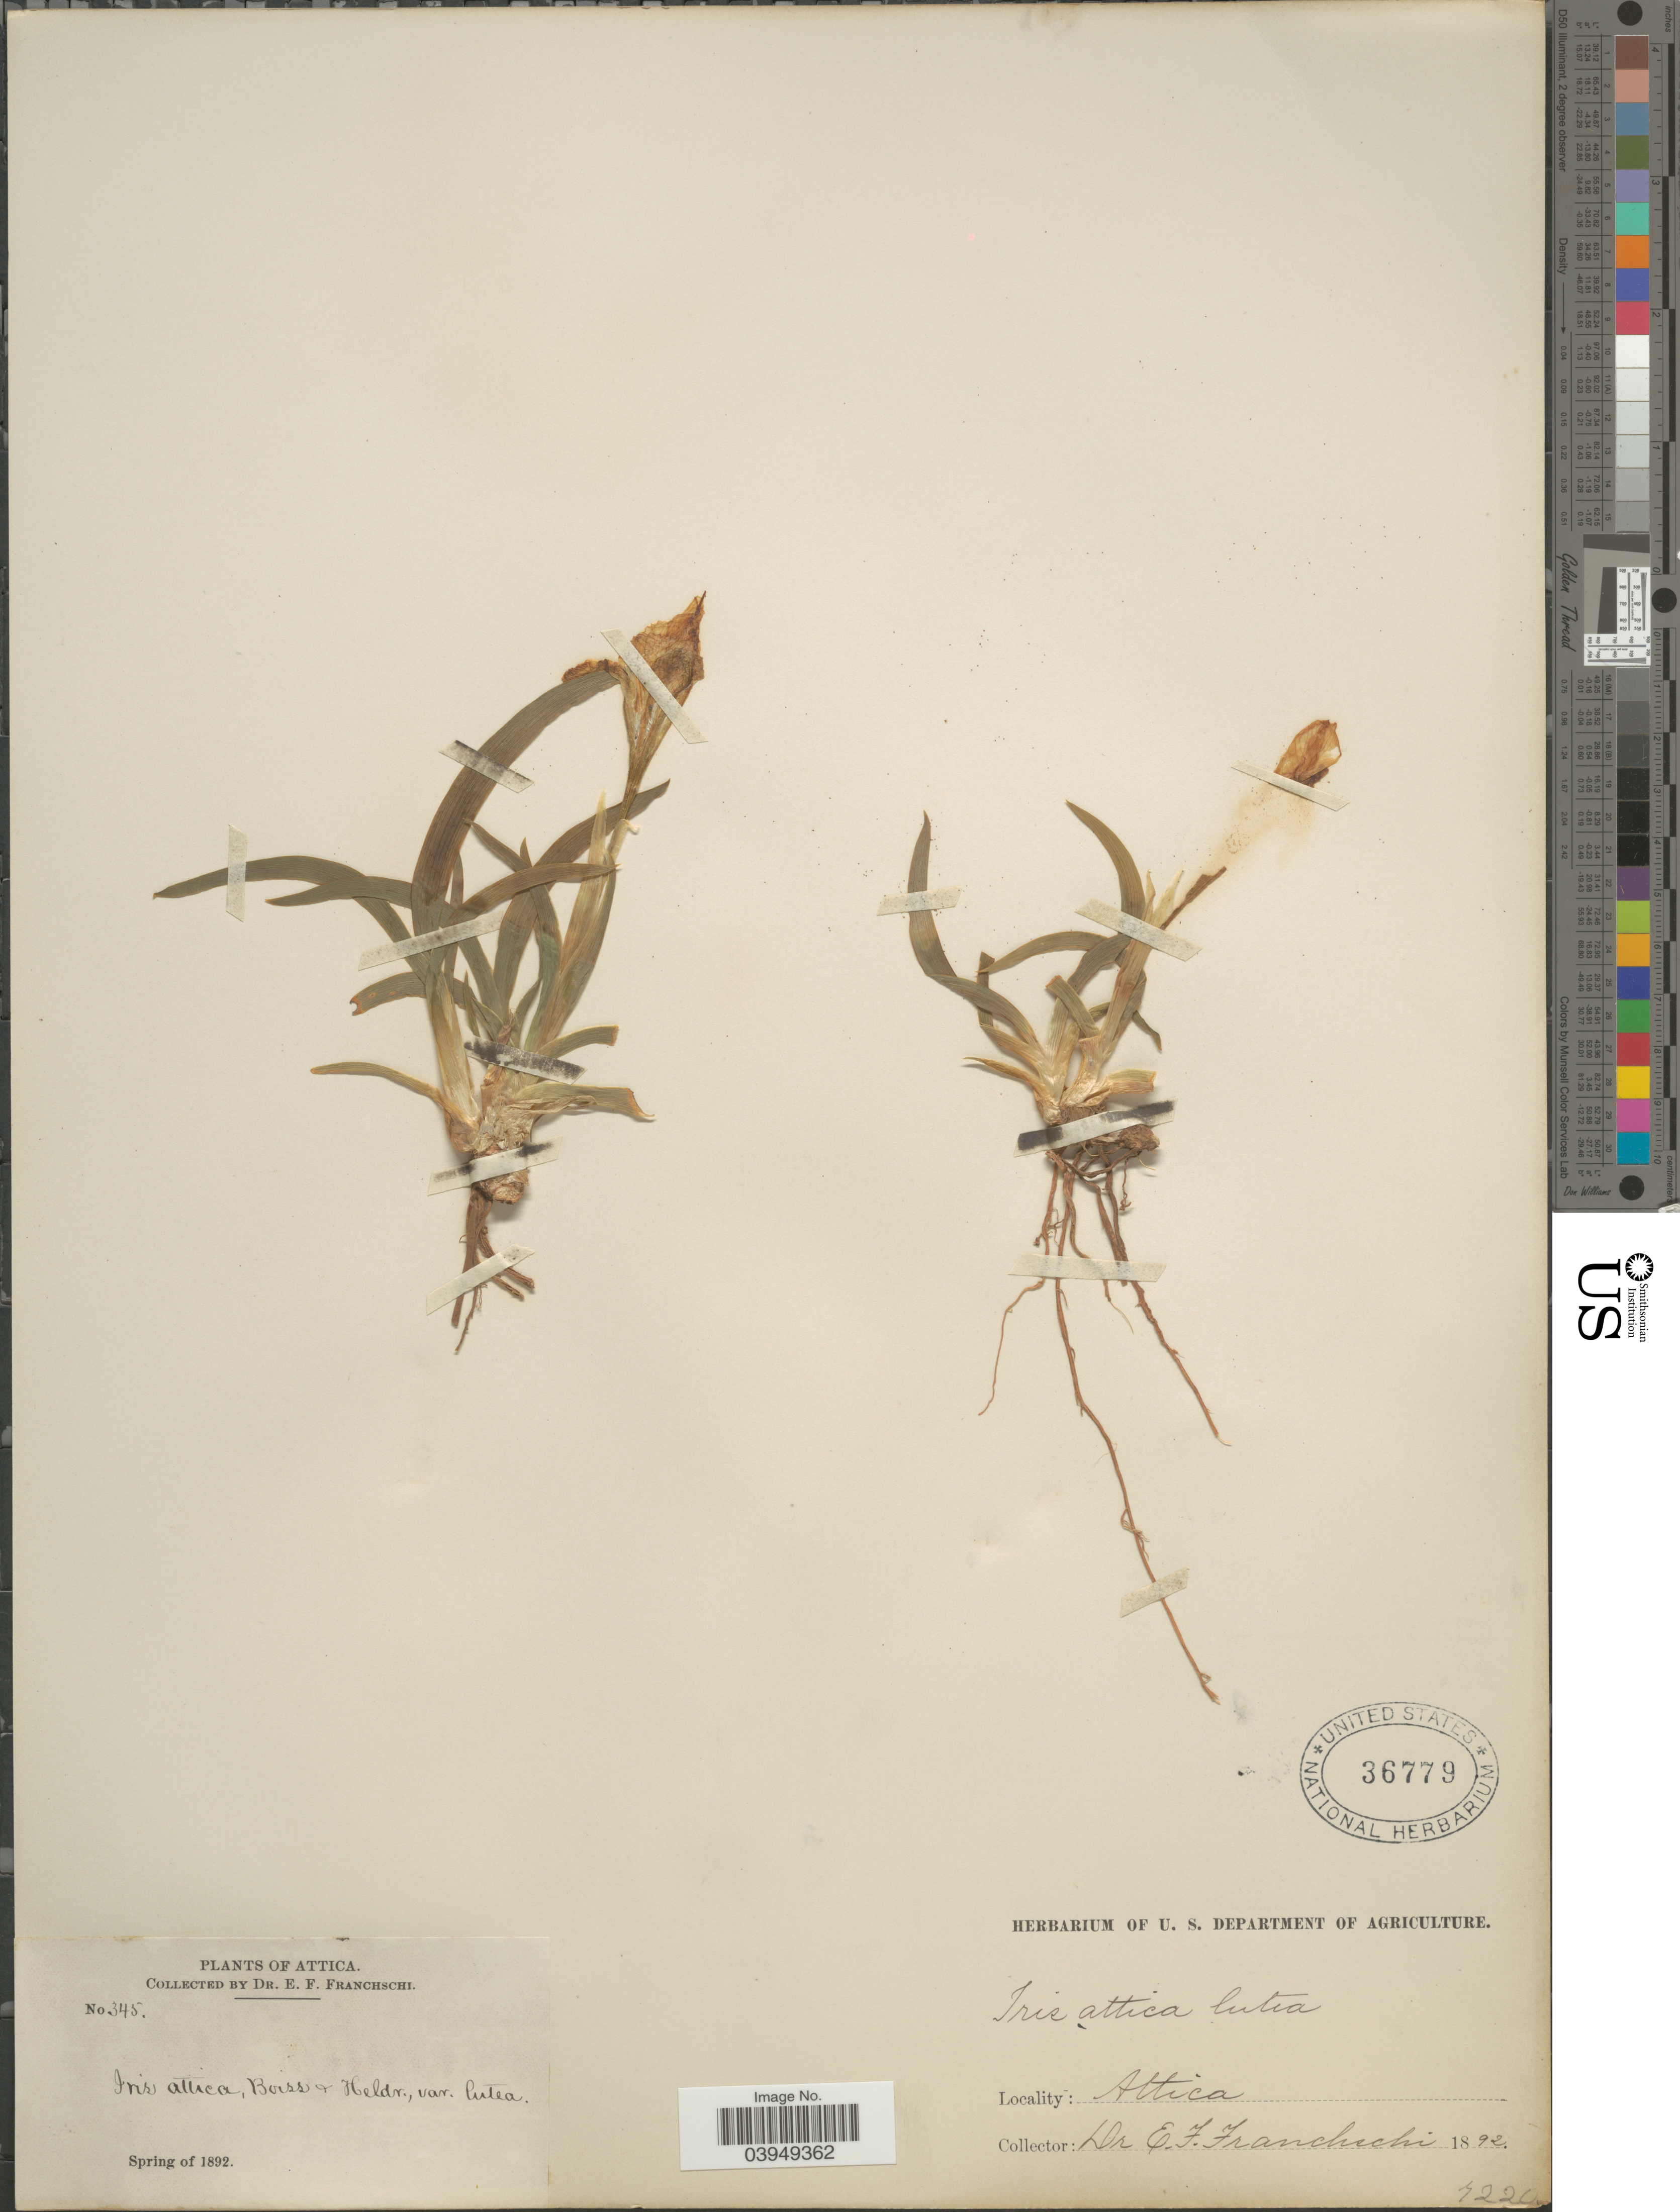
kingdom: Plantae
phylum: Tracheophyta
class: Liliopsida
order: Asparagales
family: Iridaceae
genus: Iris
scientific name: Iris attica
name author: Boiss. & Heldr.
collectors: E. Franchschi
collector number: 345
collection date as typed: Spring of 1892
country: Greece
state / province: Attica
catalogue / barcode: US 36779